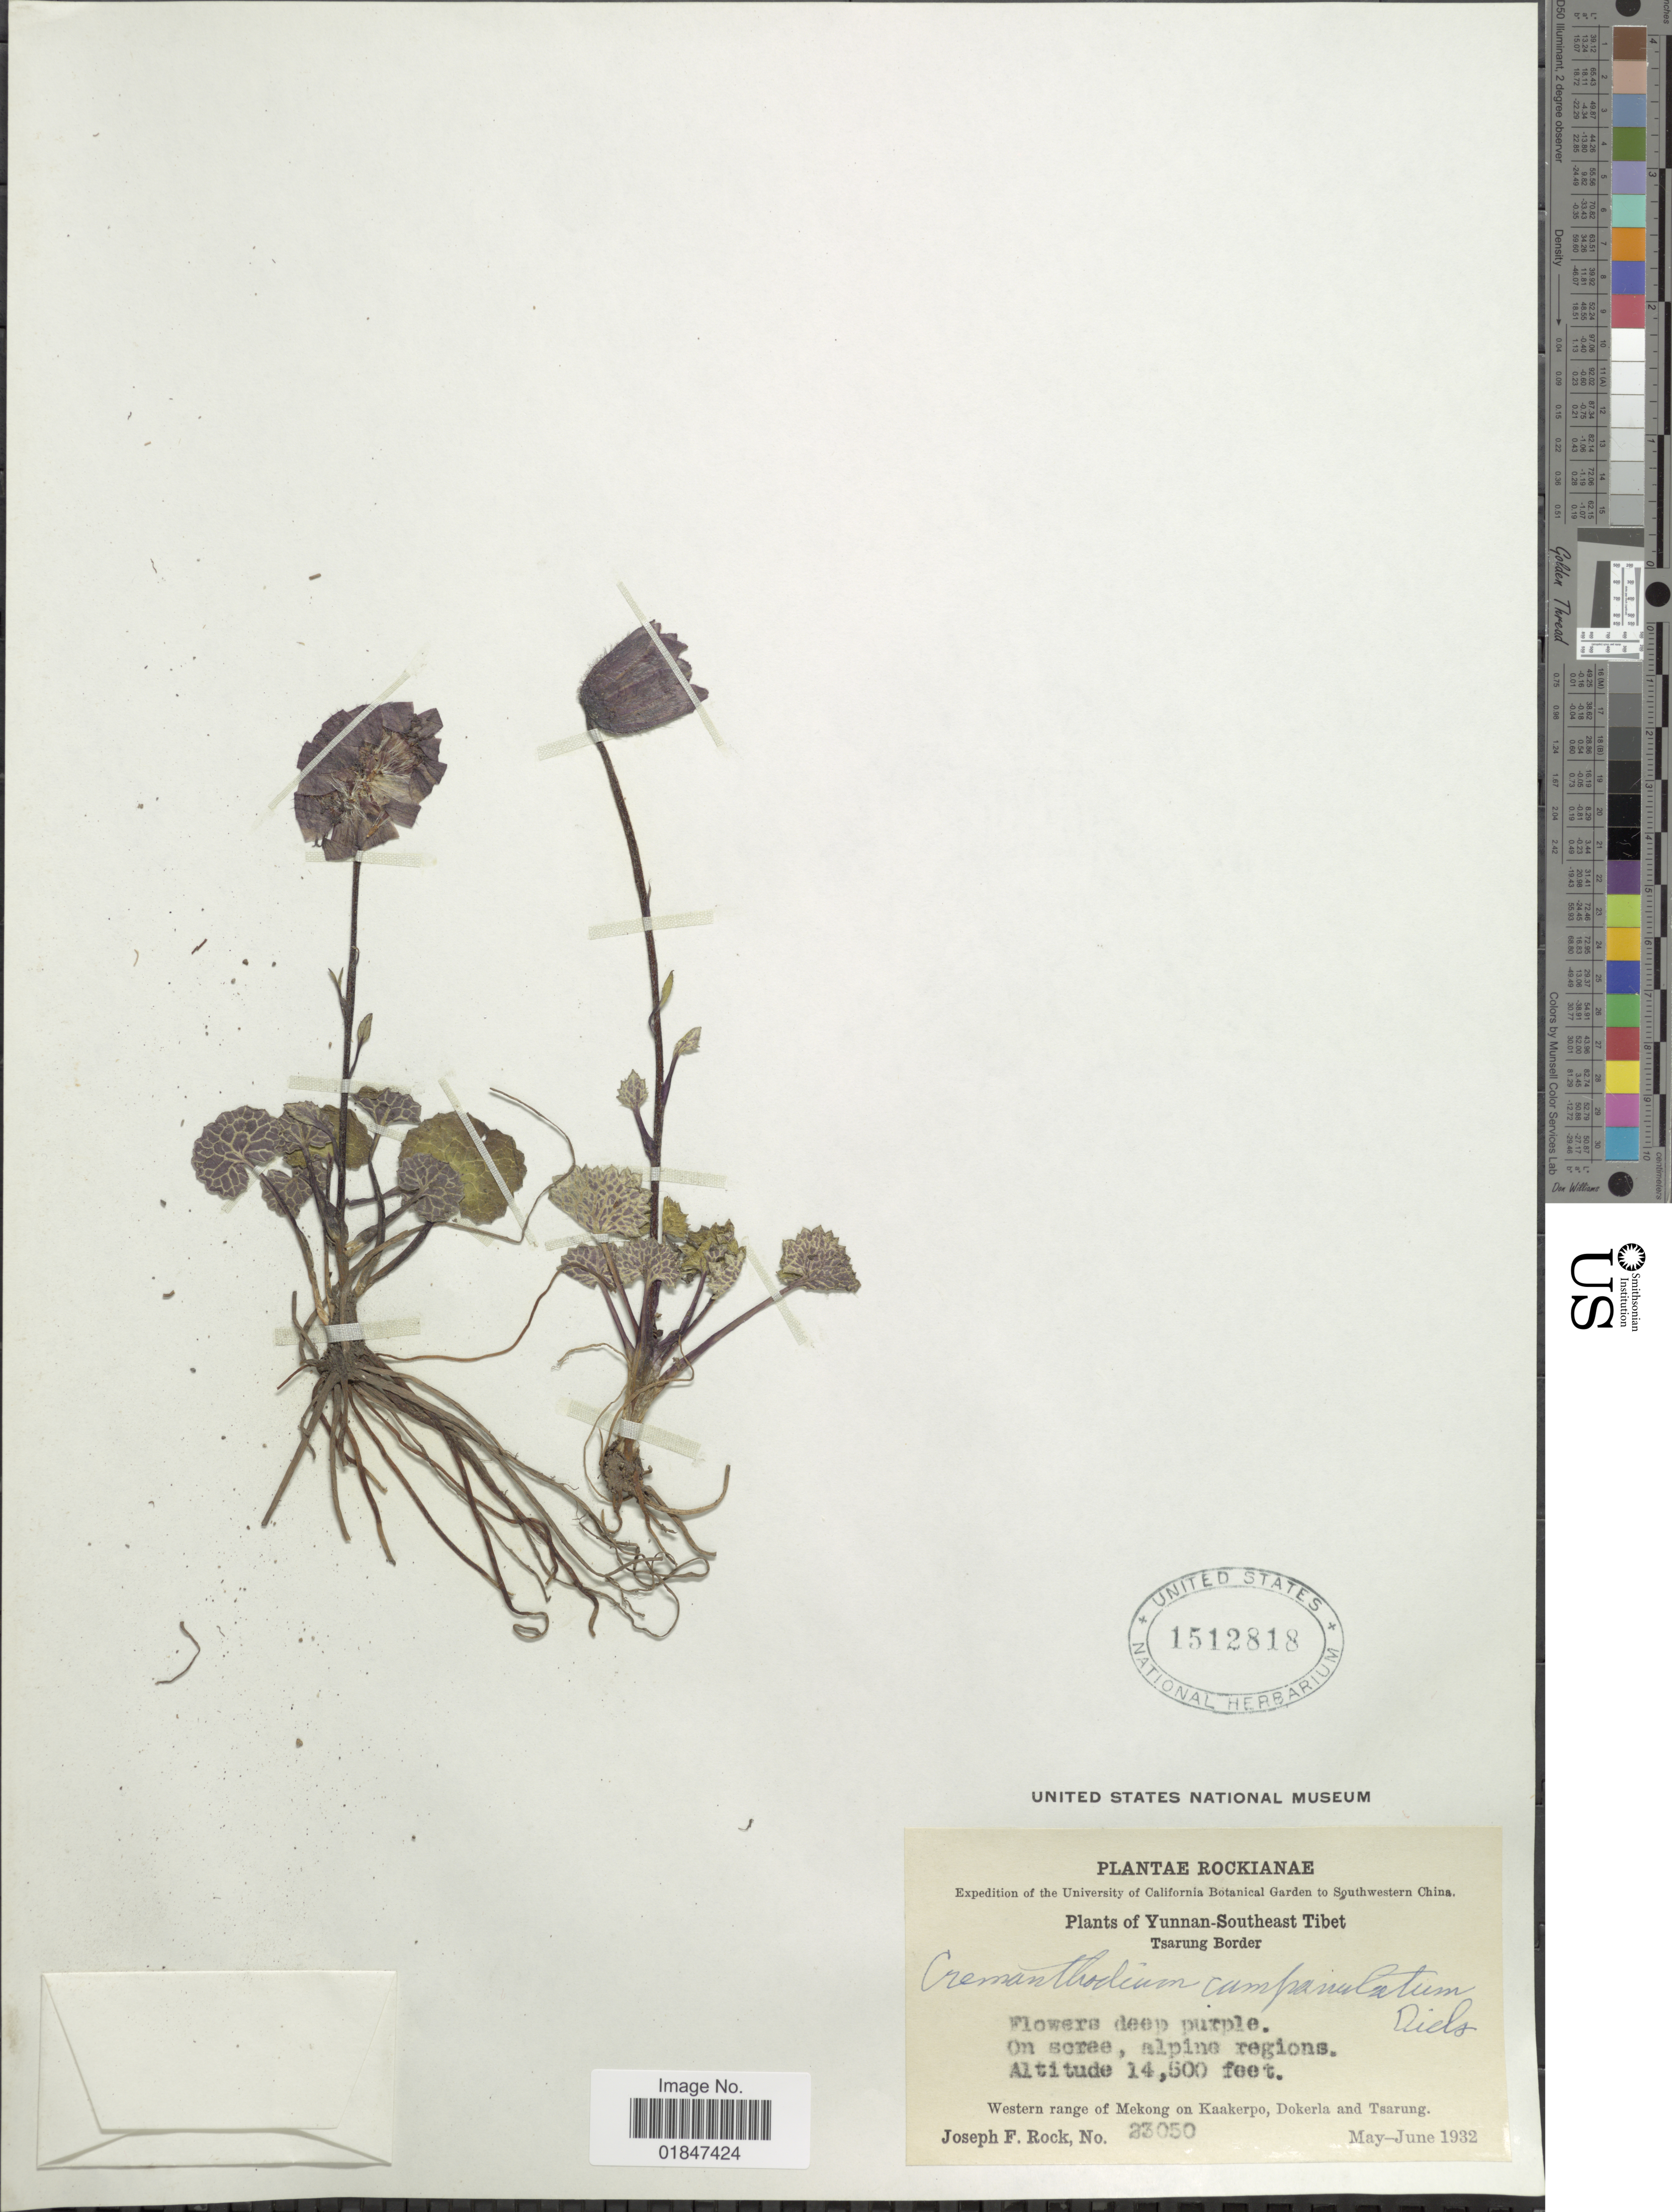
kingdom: Plantae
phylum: Tracheophyta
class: Magnoliopsida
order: Asterales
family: Asteraceae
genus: Cremanthodium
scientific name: Cremanthodium campanulatum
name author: Diels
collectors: J. F. Rock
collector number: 23050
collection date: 1932-05/1932-06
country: China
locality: Yunnan - Southeast Tibet, Tsarung Border, Western range of Mekong on Kaakerpo, Dokerla and Tsarung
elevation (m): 4420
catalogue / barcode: US 1512818